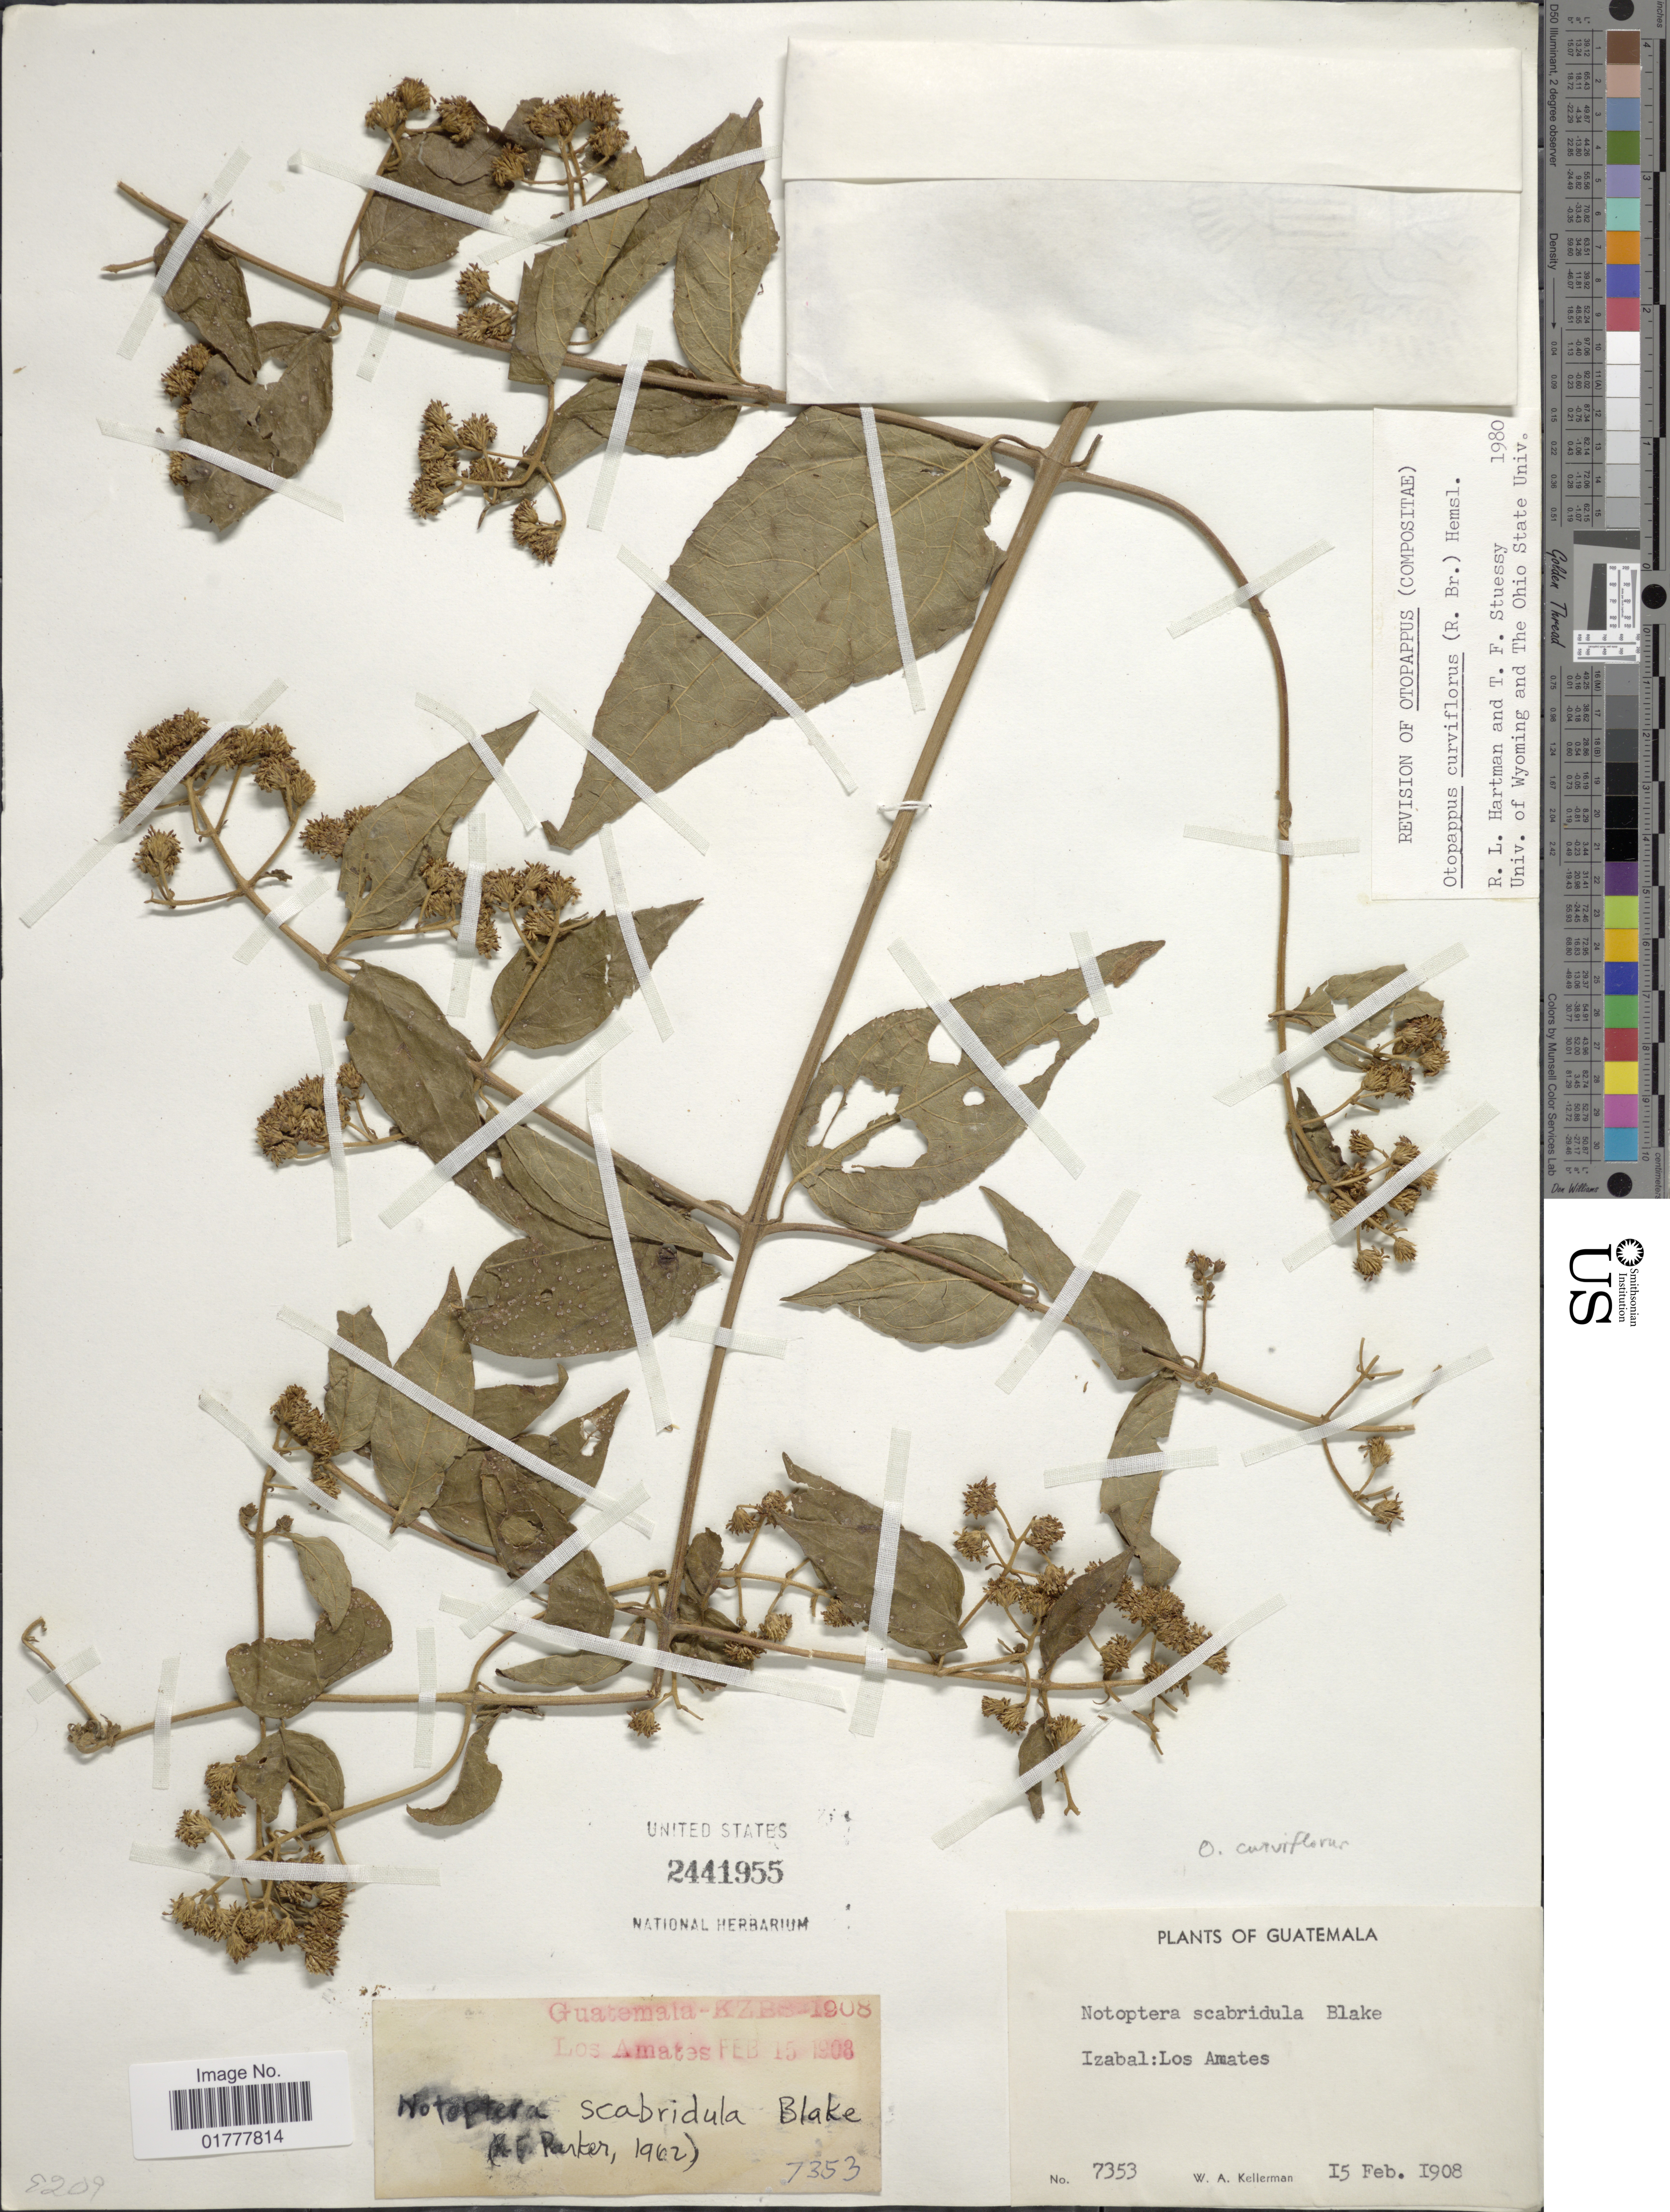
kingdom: Plantae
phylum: Tracheophyta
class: Magnoliopsida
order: Asterales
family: Asteraceae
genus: Otopappus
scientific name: Otopappus curviflorus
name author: (R. Br.) Hemsl.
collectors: W. Kellerman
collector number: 7353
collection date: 1908-02-15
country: Guatemala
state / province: Izabal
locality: Izabal: Los Amates.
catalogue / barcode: US 2441955